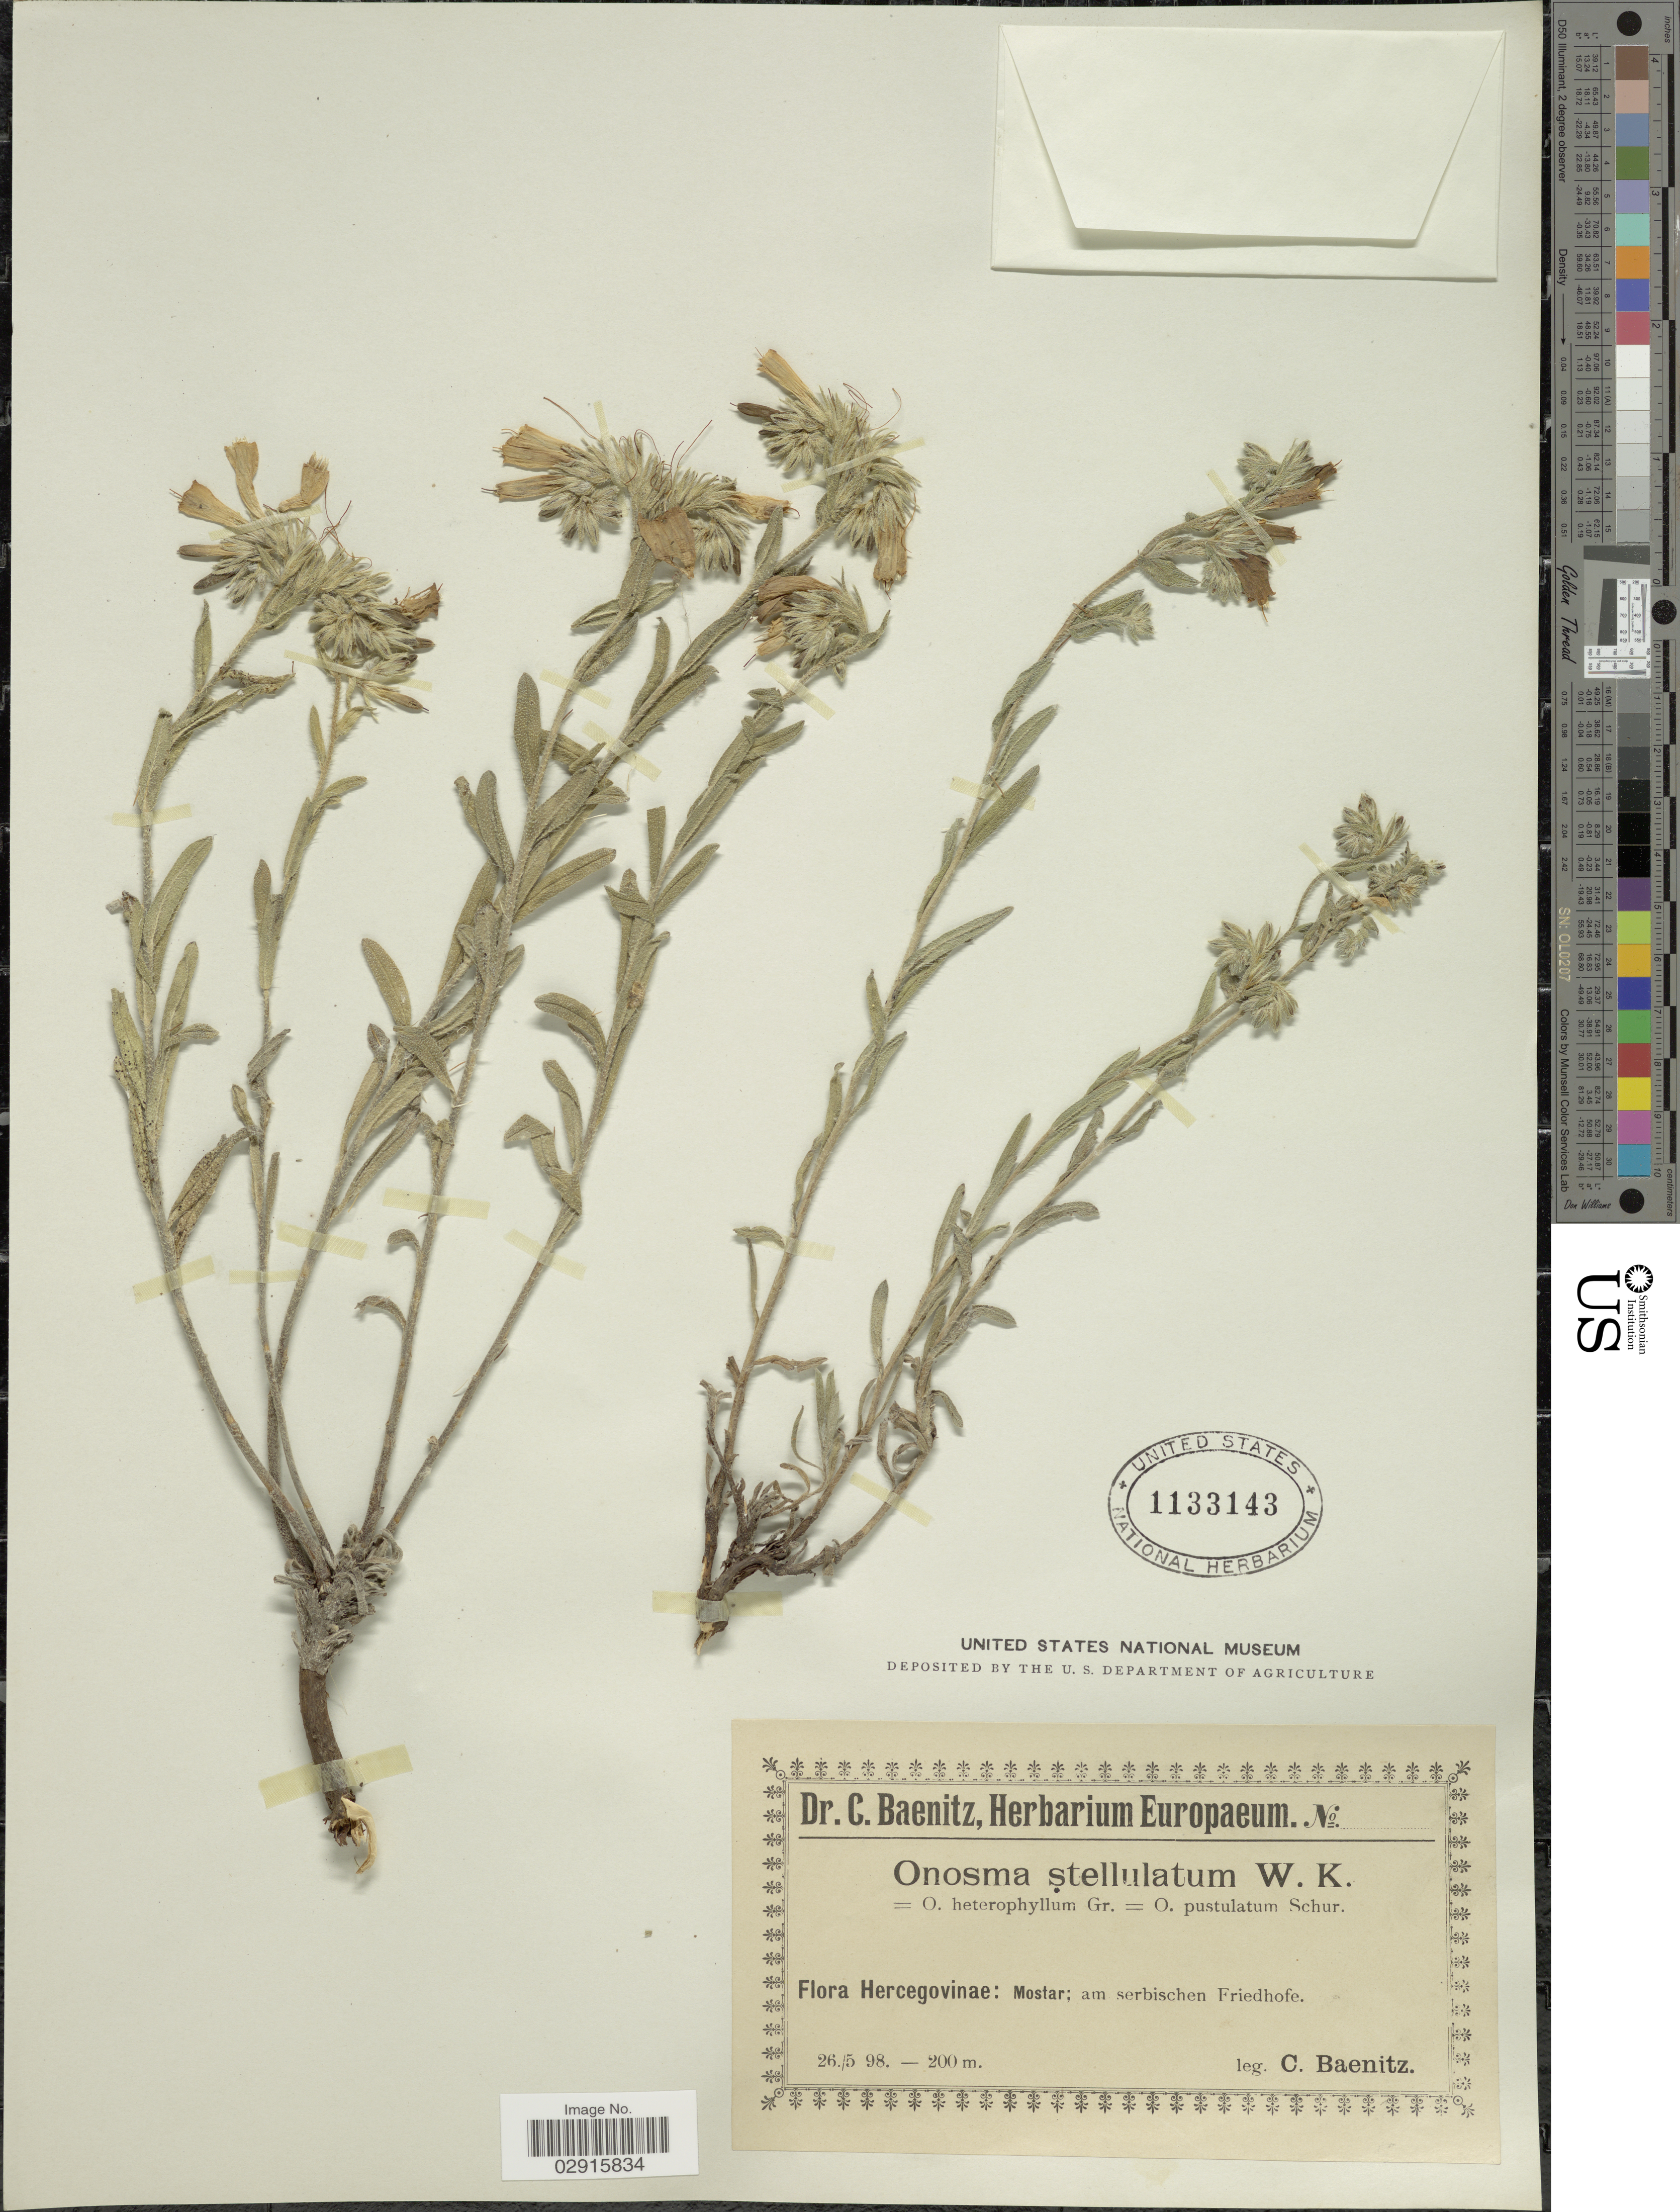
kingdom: Plantae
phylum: Tracheophyta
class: Magnoliopsida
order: Boraginales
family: Boraginaceae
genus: Onosma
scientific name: Onosma stellulata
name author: Waldst. & Kit.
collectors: C. G. Baenitz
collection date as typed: Transcribed d/m/y: 26/5/98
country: Bosnia and Herzegovina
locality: Hercegovinae: Mostar; am serbischen Friedhofe.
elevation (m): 200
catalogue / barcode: US 1133143